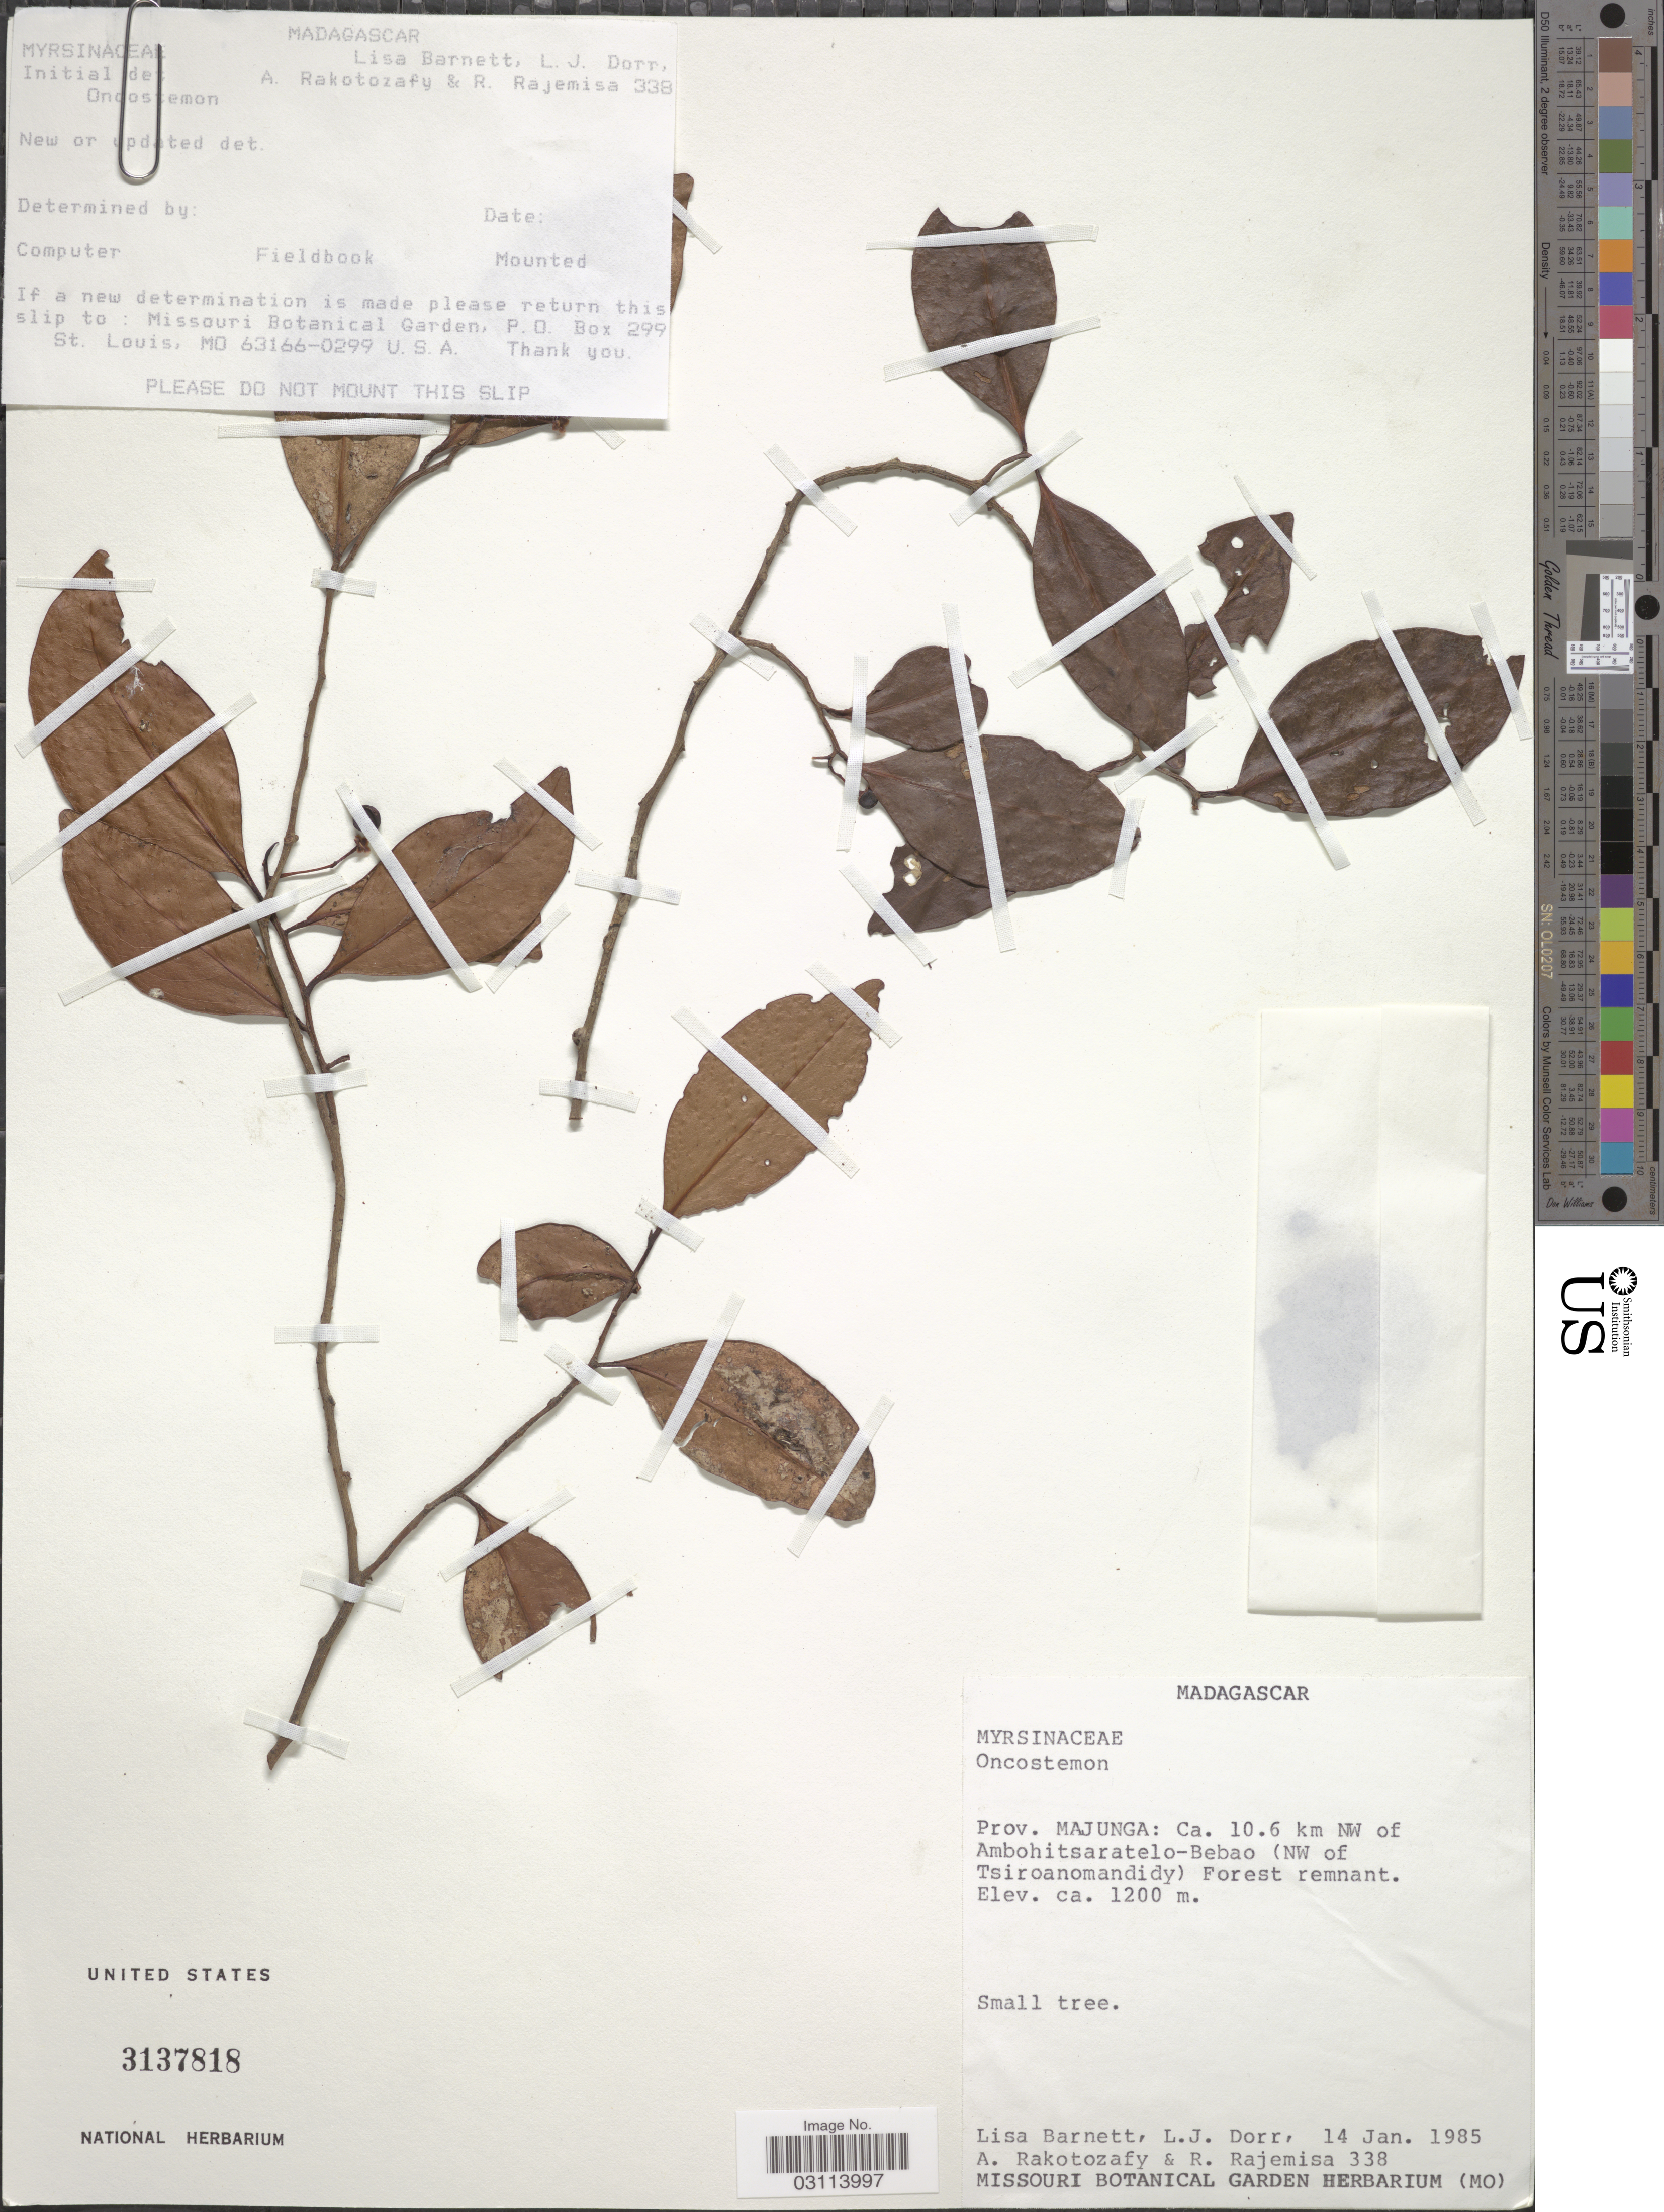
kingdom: Plantae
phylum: Tracheophyta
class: Magnoliopsida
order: Ericales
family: Primulaceae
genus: Oncostemon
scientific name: Oncostemon sp.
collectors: L. C. Barnett, L. J. Dorr, A. Rakotozafy & R. Rajemisa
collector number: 338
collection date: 1985-01-14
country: Madagascar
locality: Prov. Majunga: Ca. 10.6 km NW of Ambohitsaratelo-Bebao (NW of Tsiroanomandidy).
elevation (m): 1200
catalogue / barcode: US 3137818